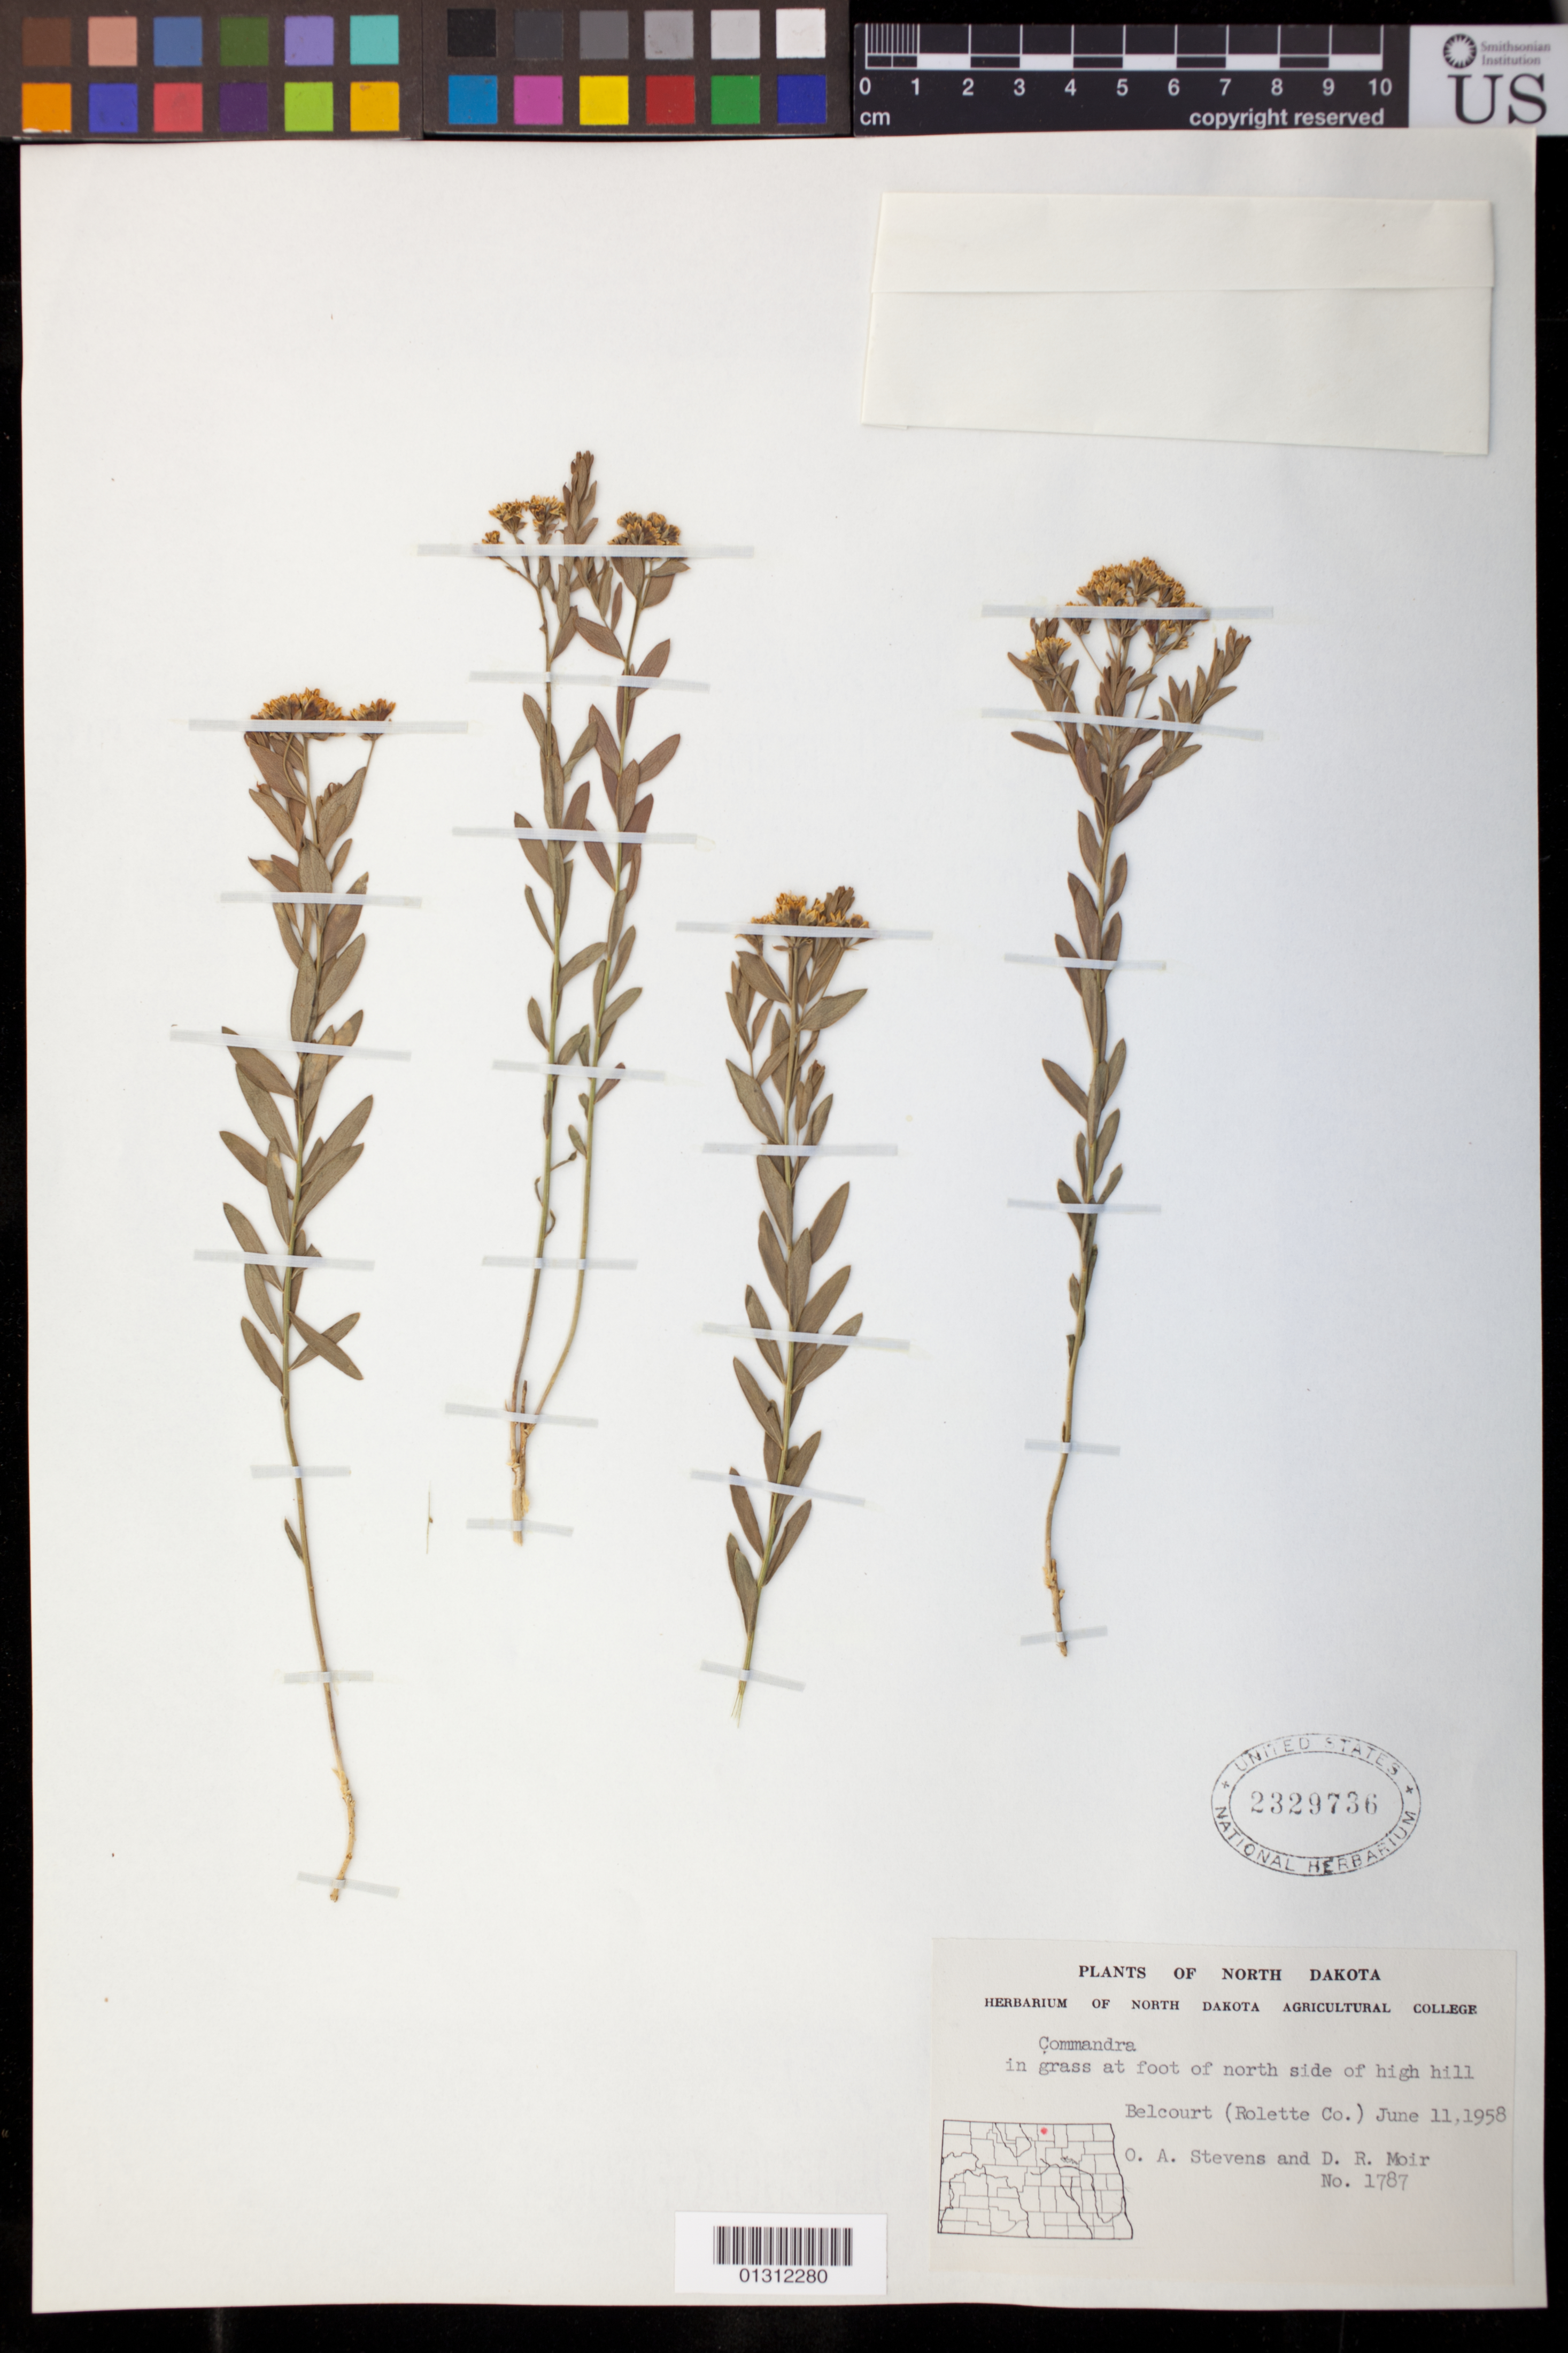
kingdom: Plantae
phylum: Tracheophyta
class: Magnoliopsida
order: Santalales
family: Comandraceae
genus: Comandra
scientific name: Comandra sp.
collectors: O. A. Stevens & D. Moir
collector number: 1787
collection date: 1958-06-11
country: United States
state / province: North Dakota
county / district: Rolette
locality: Belcourt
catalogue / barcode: US 2329736